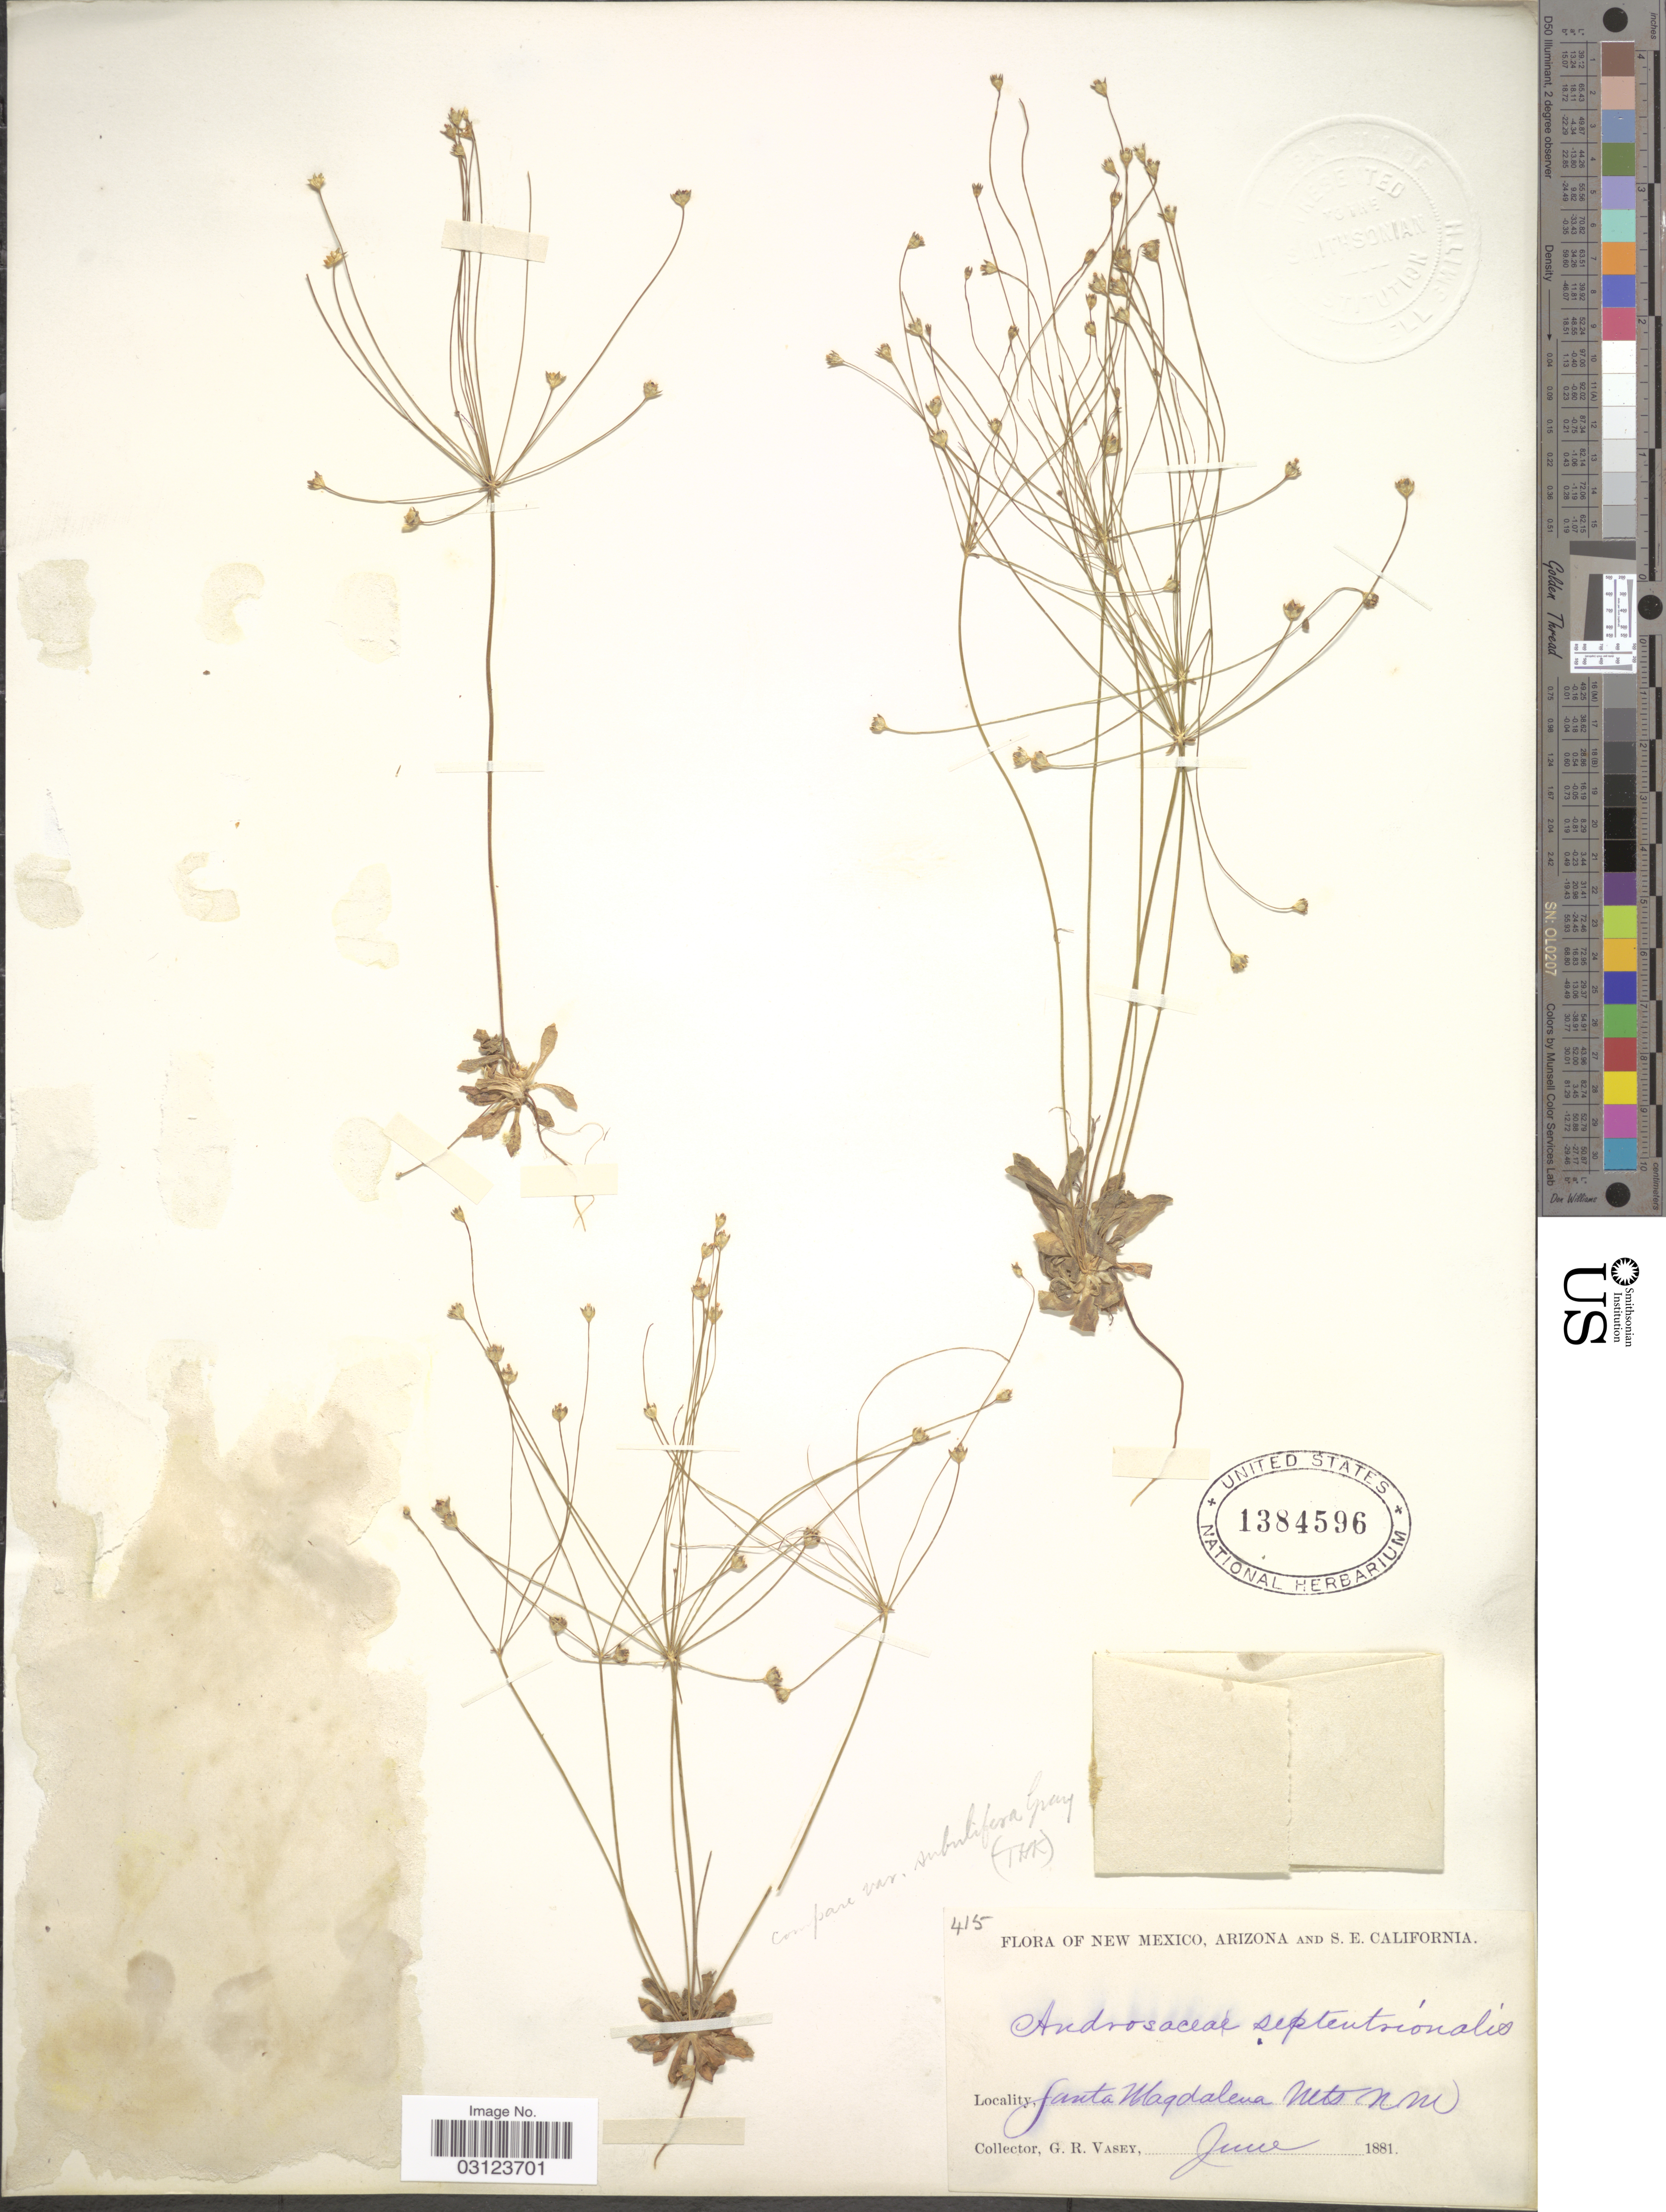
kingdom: Plantae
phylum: Tracheophyta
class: Magnoliopsida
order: Ericales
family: Primulaceae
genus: Androsace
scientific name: Androsace septentrionalis subsp. subulifera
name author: (A. Gray) G.T. Robbins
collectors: G. R. Vasey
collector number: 415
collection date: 1881-06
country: United States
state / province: New Mexico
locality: Santa Magdalena Mts.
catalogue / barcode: US 1384596